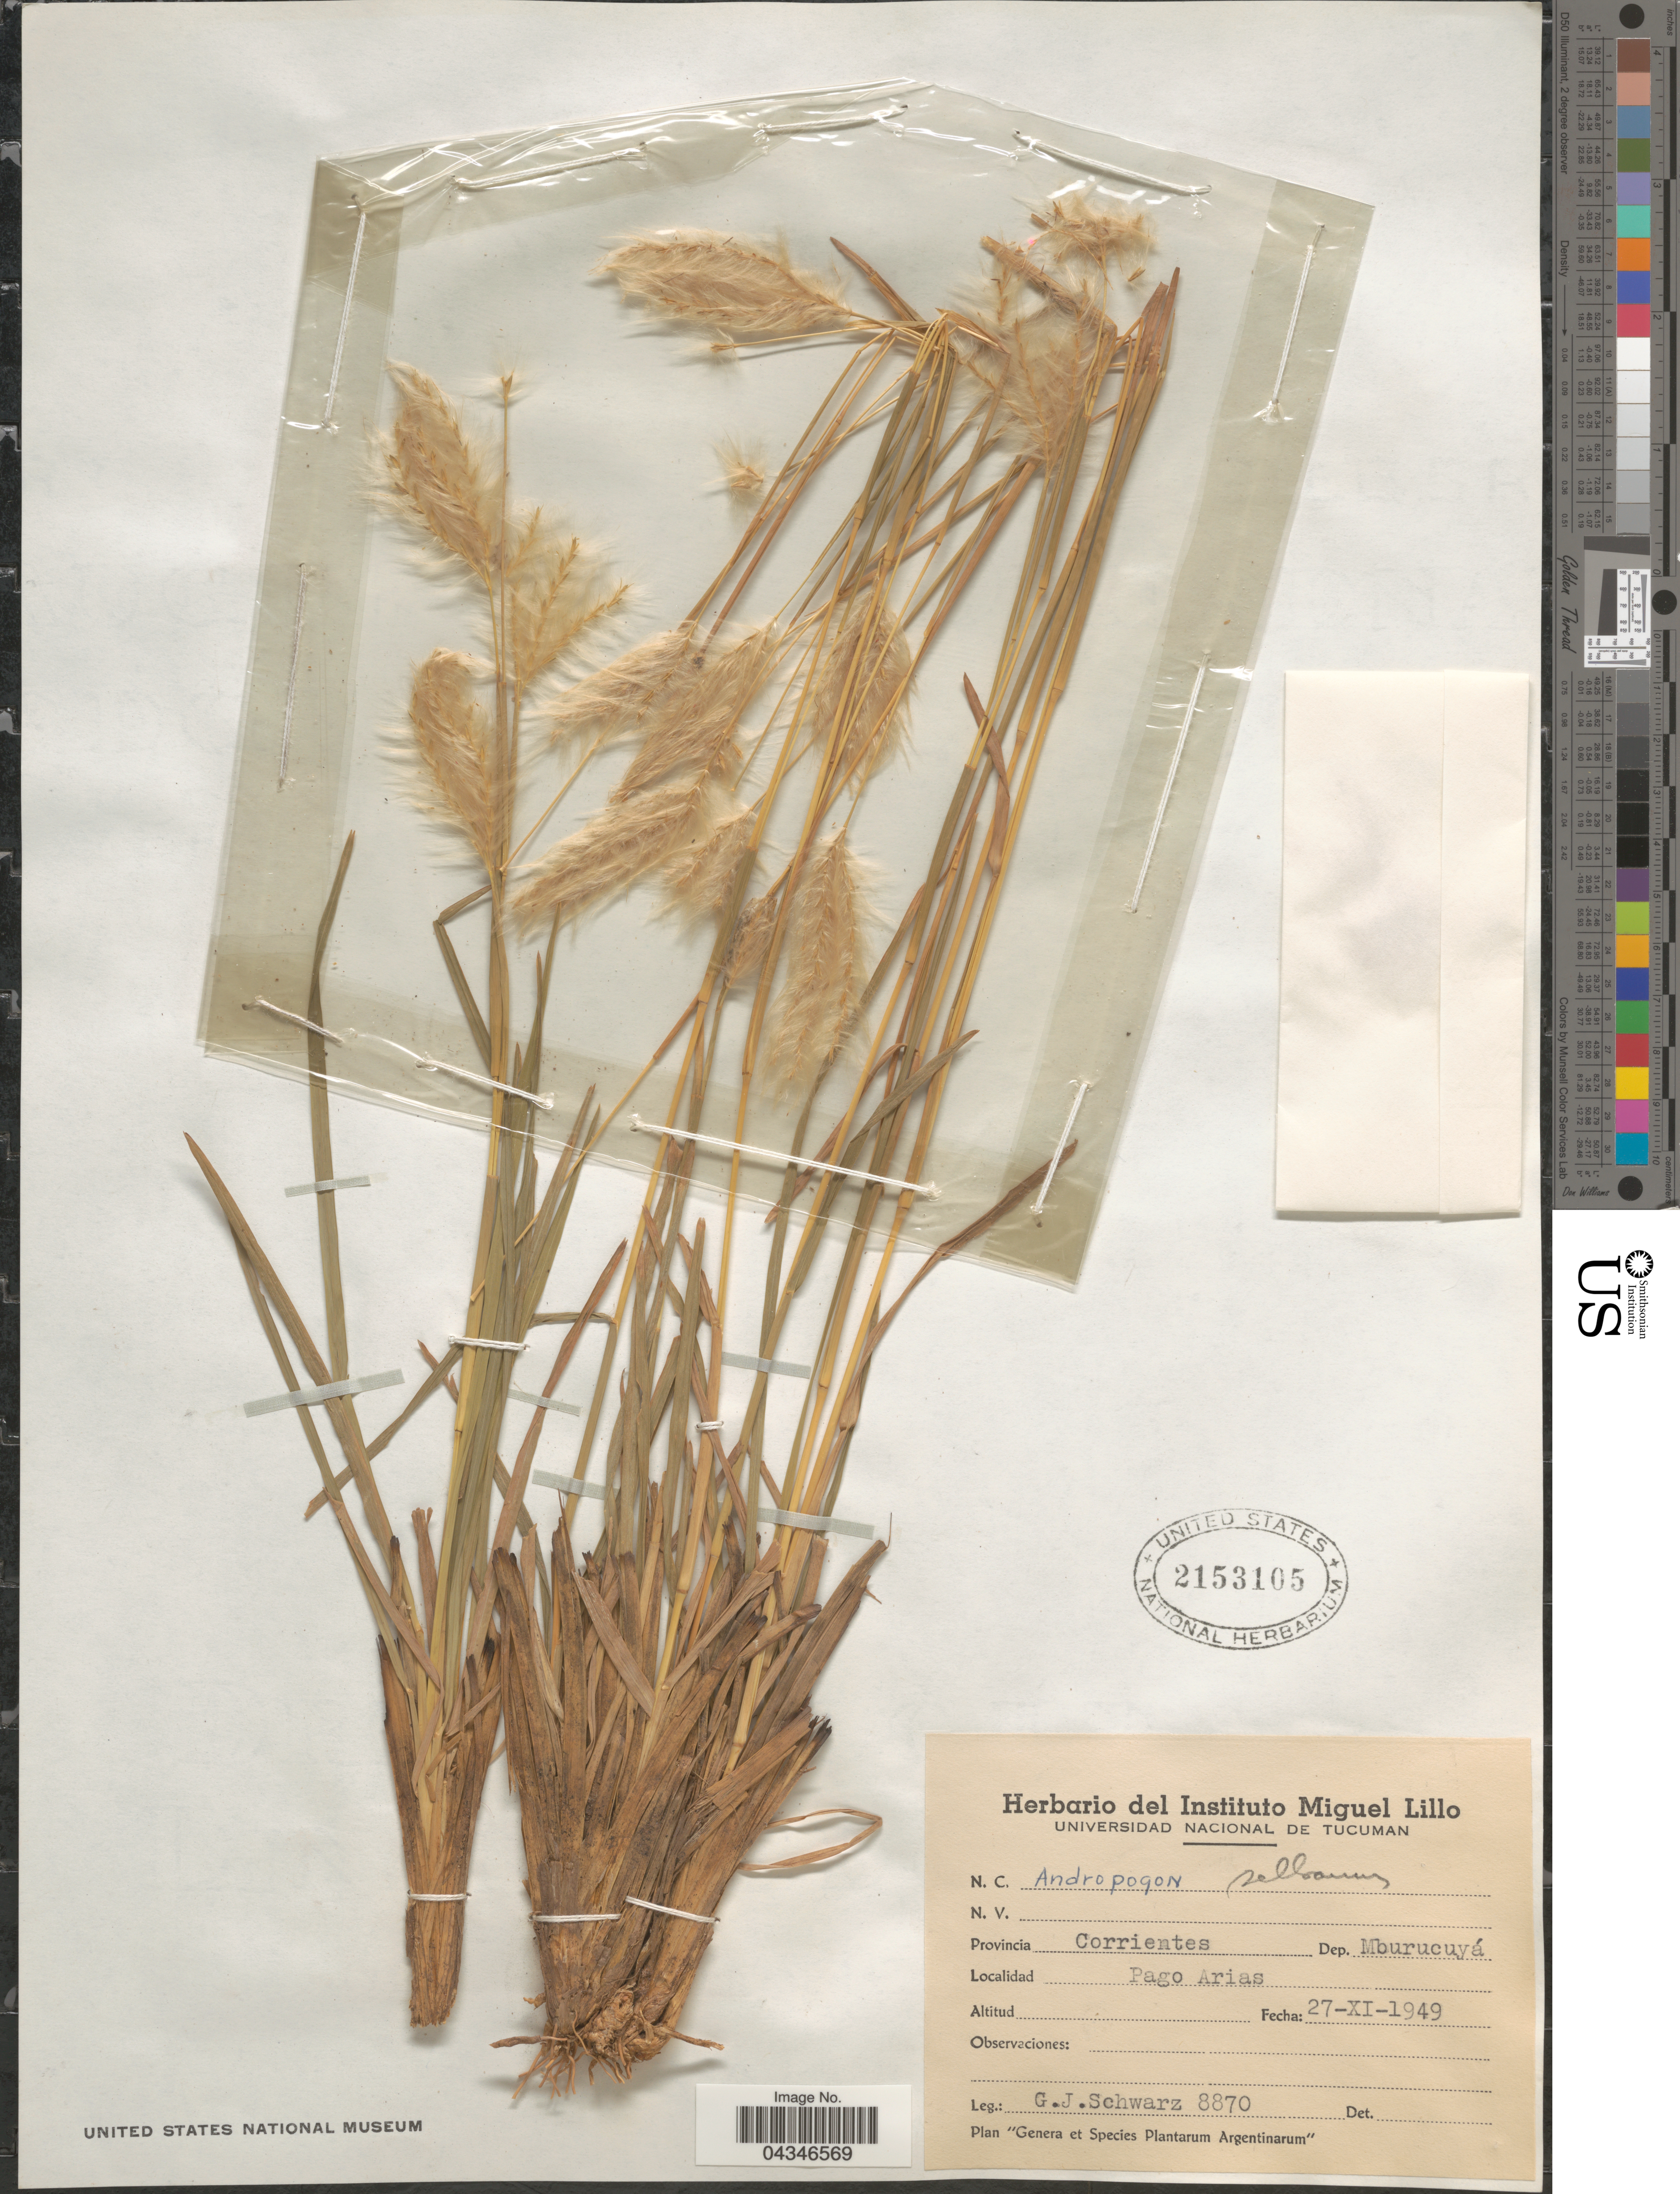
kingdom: Plantae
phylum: Tracheophyta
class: Liliopsida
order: Poales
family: Poaceae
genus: Andropogon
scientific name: Andropogon selloanus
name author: (Hack.) Hack.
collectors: G. J. Schwarz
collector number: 8870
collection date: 1949-11-27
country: Argentina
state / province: Corrientes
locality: Dep. Mburucuyá. Pago Arias.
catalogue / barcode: US 2153105